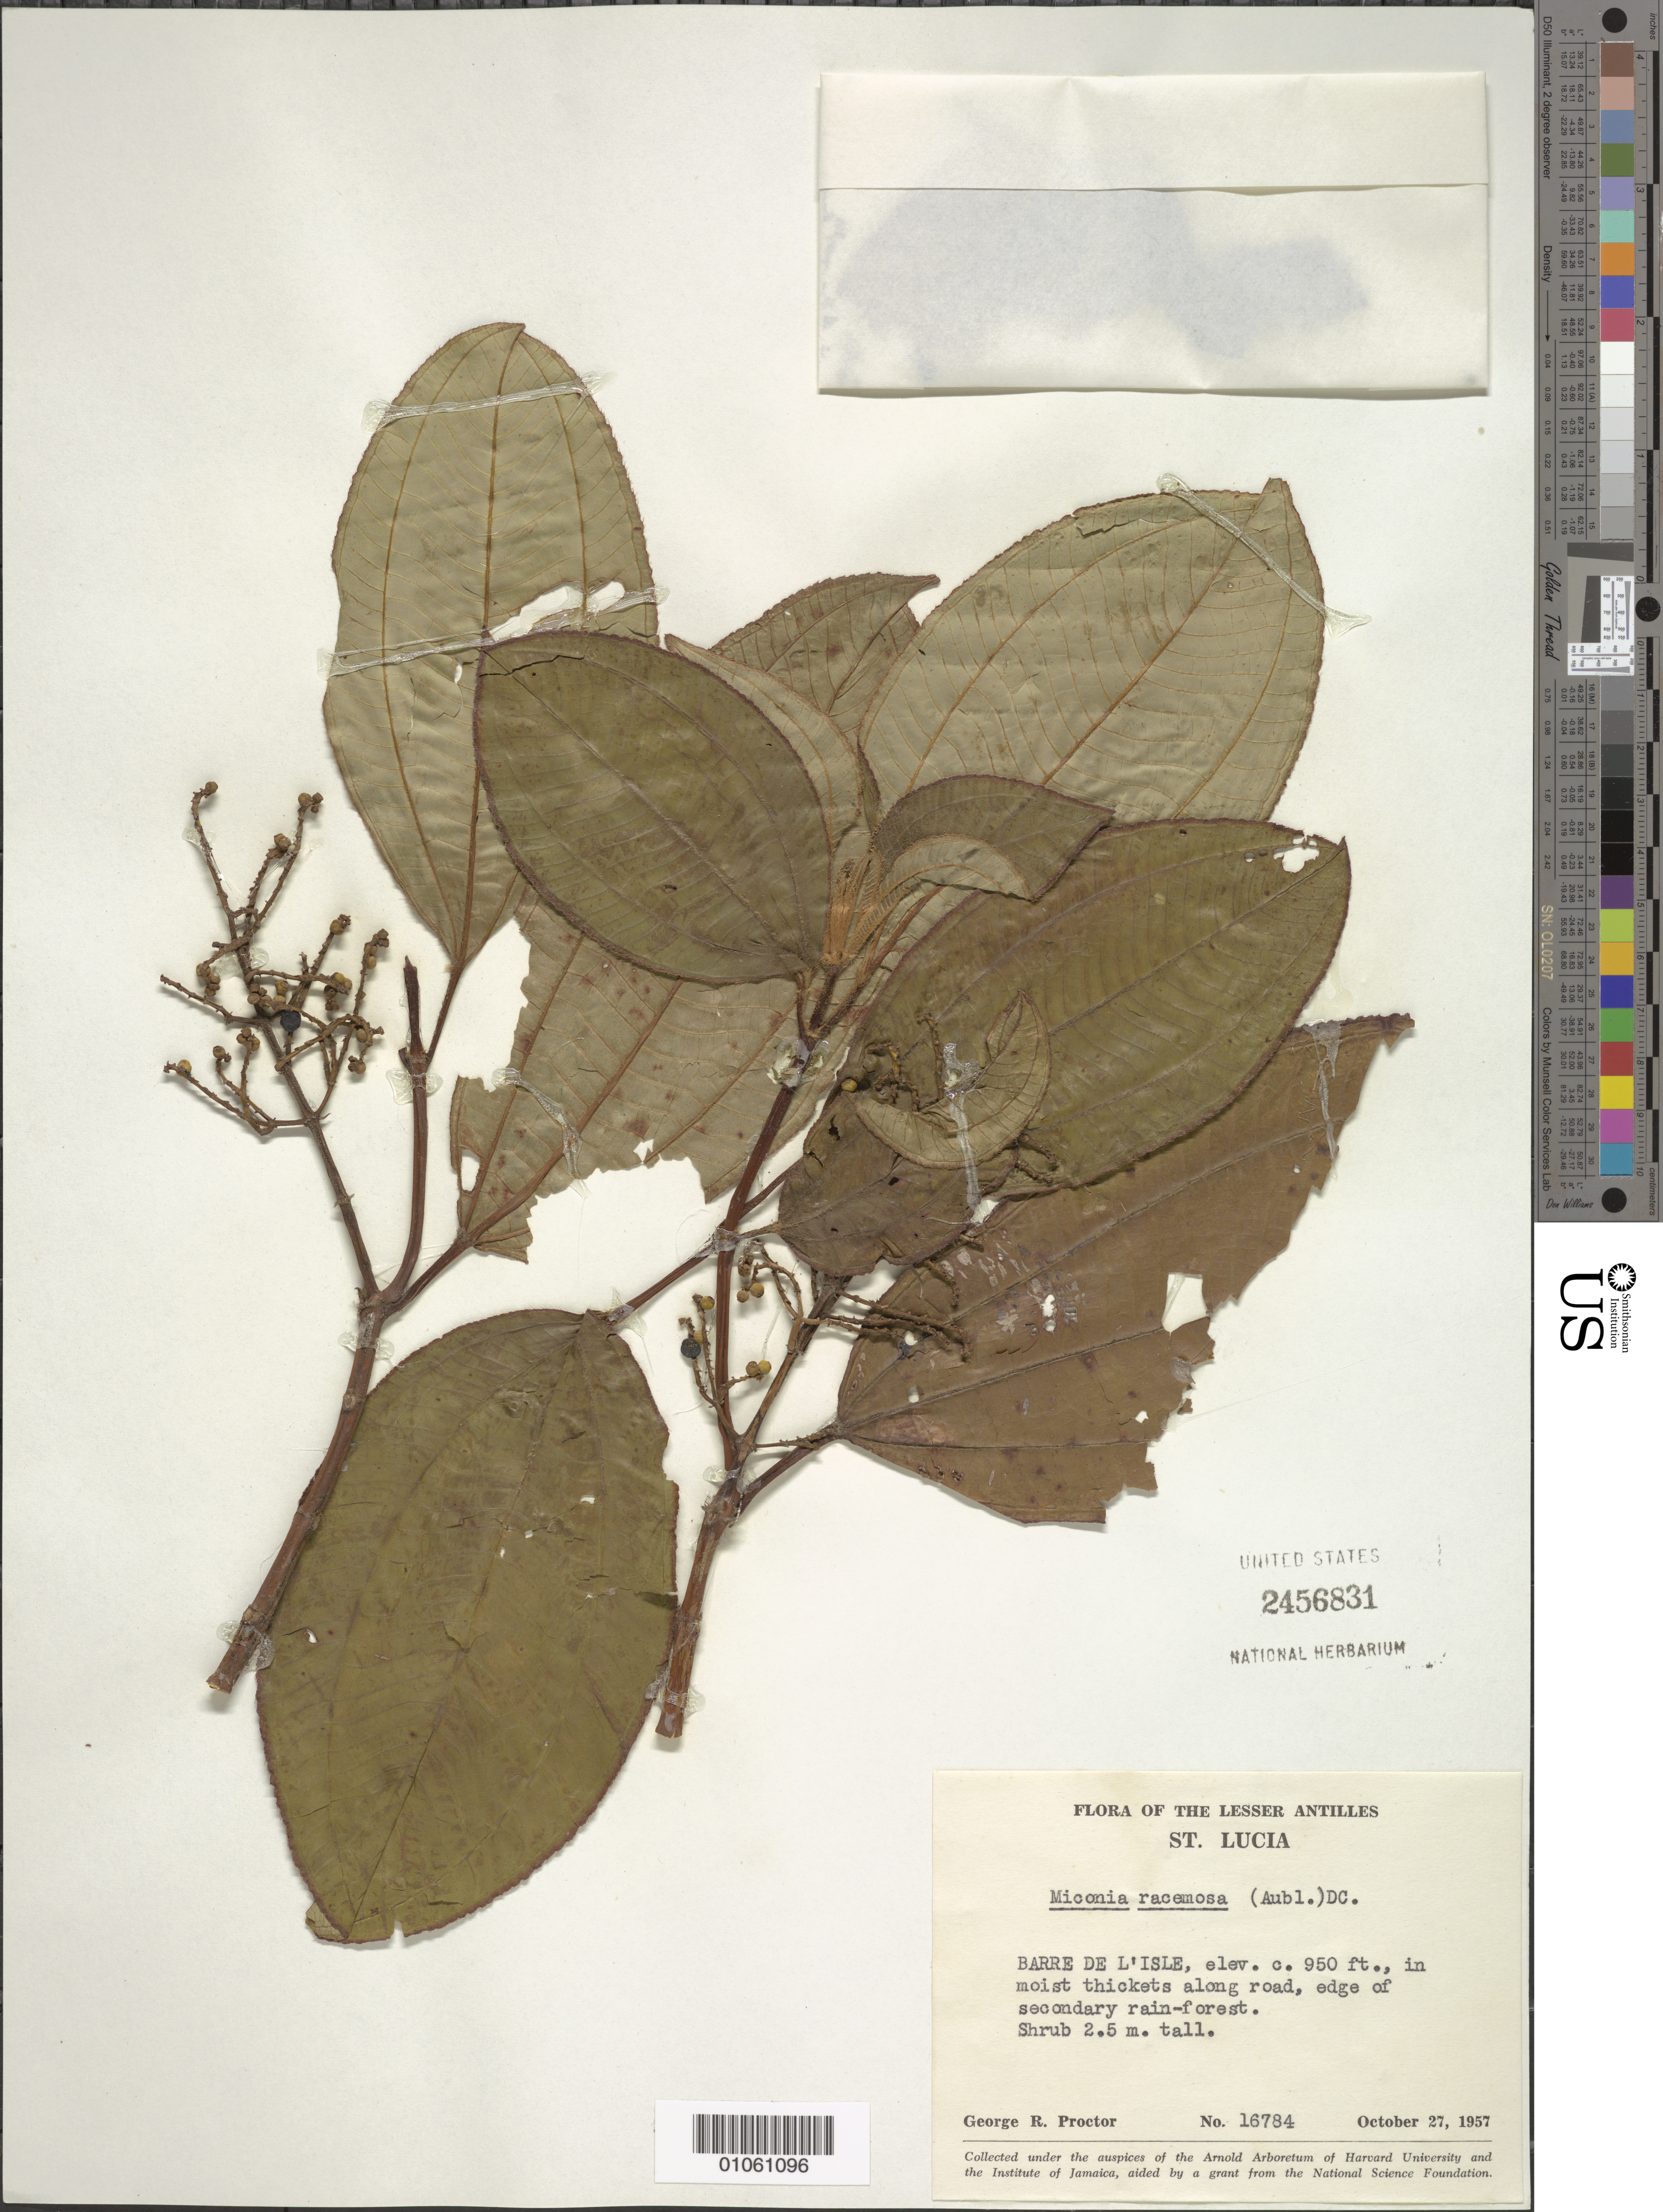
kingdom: Plantae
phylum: Tracheophyta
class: Magnoliopsida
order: Myrtales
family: Melastomataceae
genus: Miconia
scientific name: Miconia racemosa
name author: (Aubl.) DC.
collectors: G. R. Proctor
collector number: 16784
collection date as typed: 27 Oct 1957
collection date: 1957-10-27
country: St. Lucia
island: St. Lucia I.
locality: Barre de l'Isle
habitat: In moist thickets along road, edge of secondary rainforest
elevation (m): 290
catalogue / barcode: US 2456831